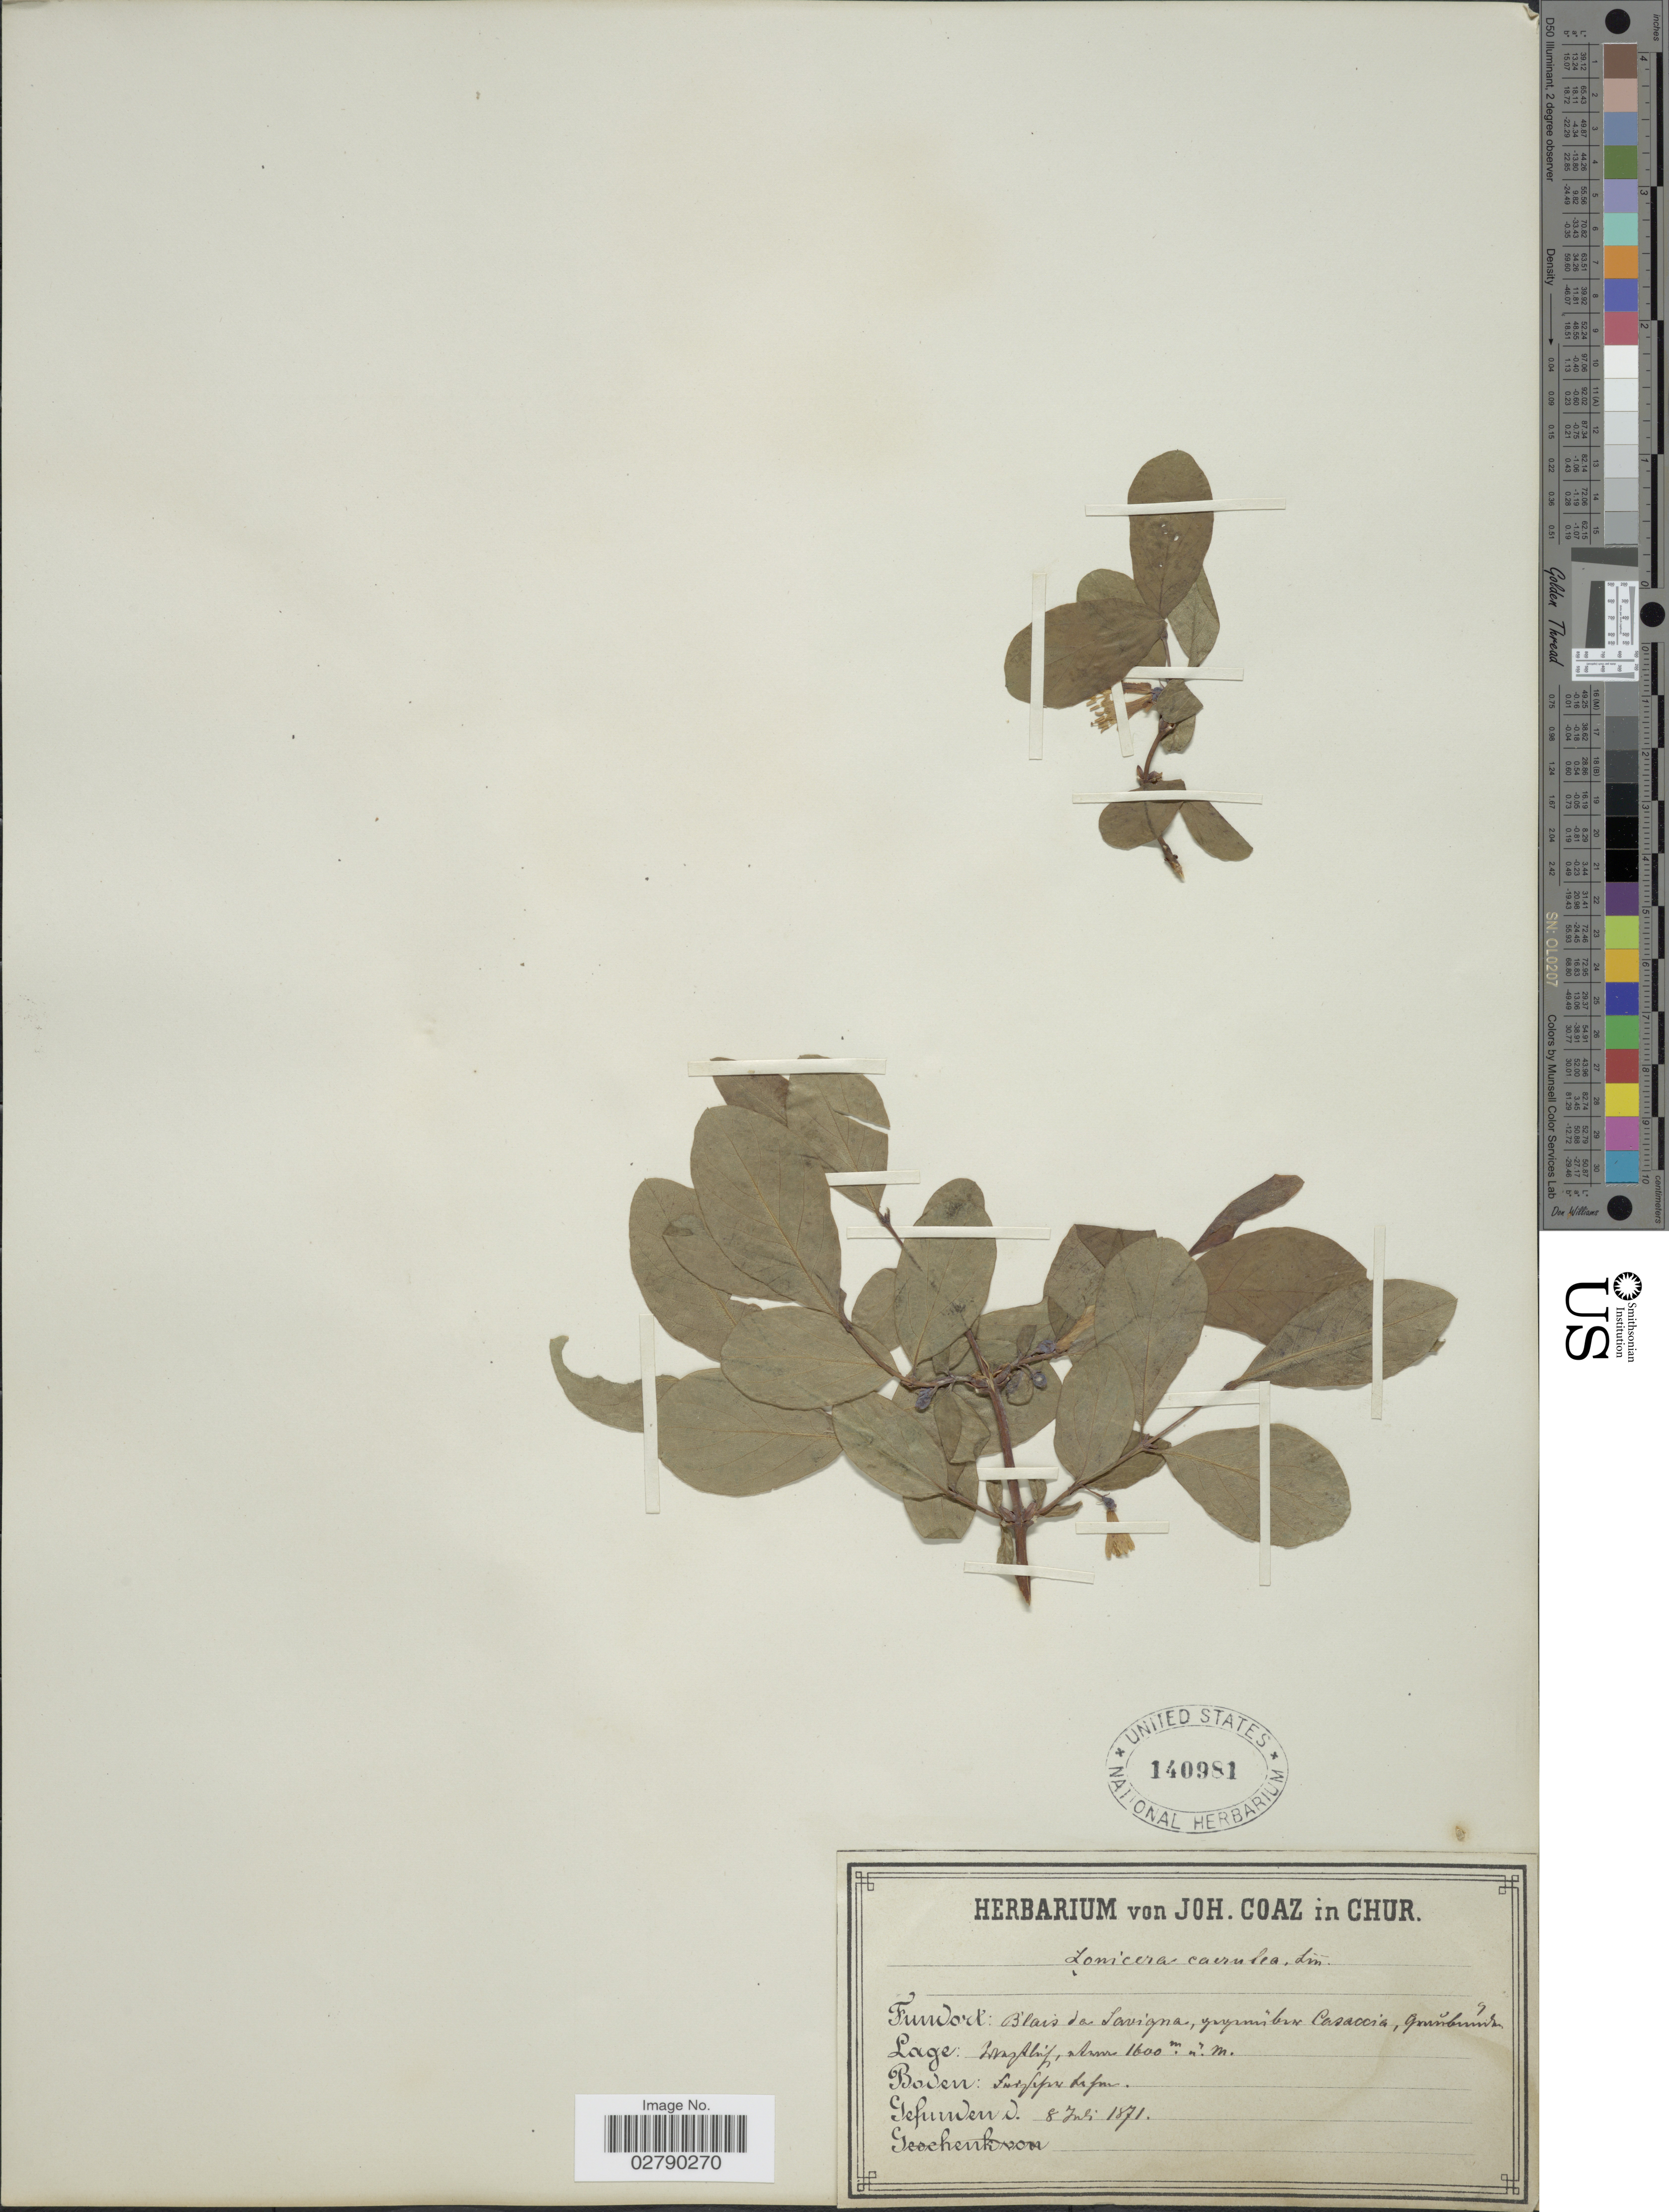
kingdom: Plantae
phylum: Tracheophyta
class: Magnoliopsida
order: Dipsacales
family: Caprifoliaceae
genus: Lonicera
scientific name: Lonicera caerulea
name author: L.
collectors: ex herb. von Joh. Coaz in Chur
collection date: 1871-07-08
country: Switzerland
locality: Blais da Savigna, yeupmiber Casaccia, Graubünden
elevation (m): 1600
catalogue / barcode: US 140981